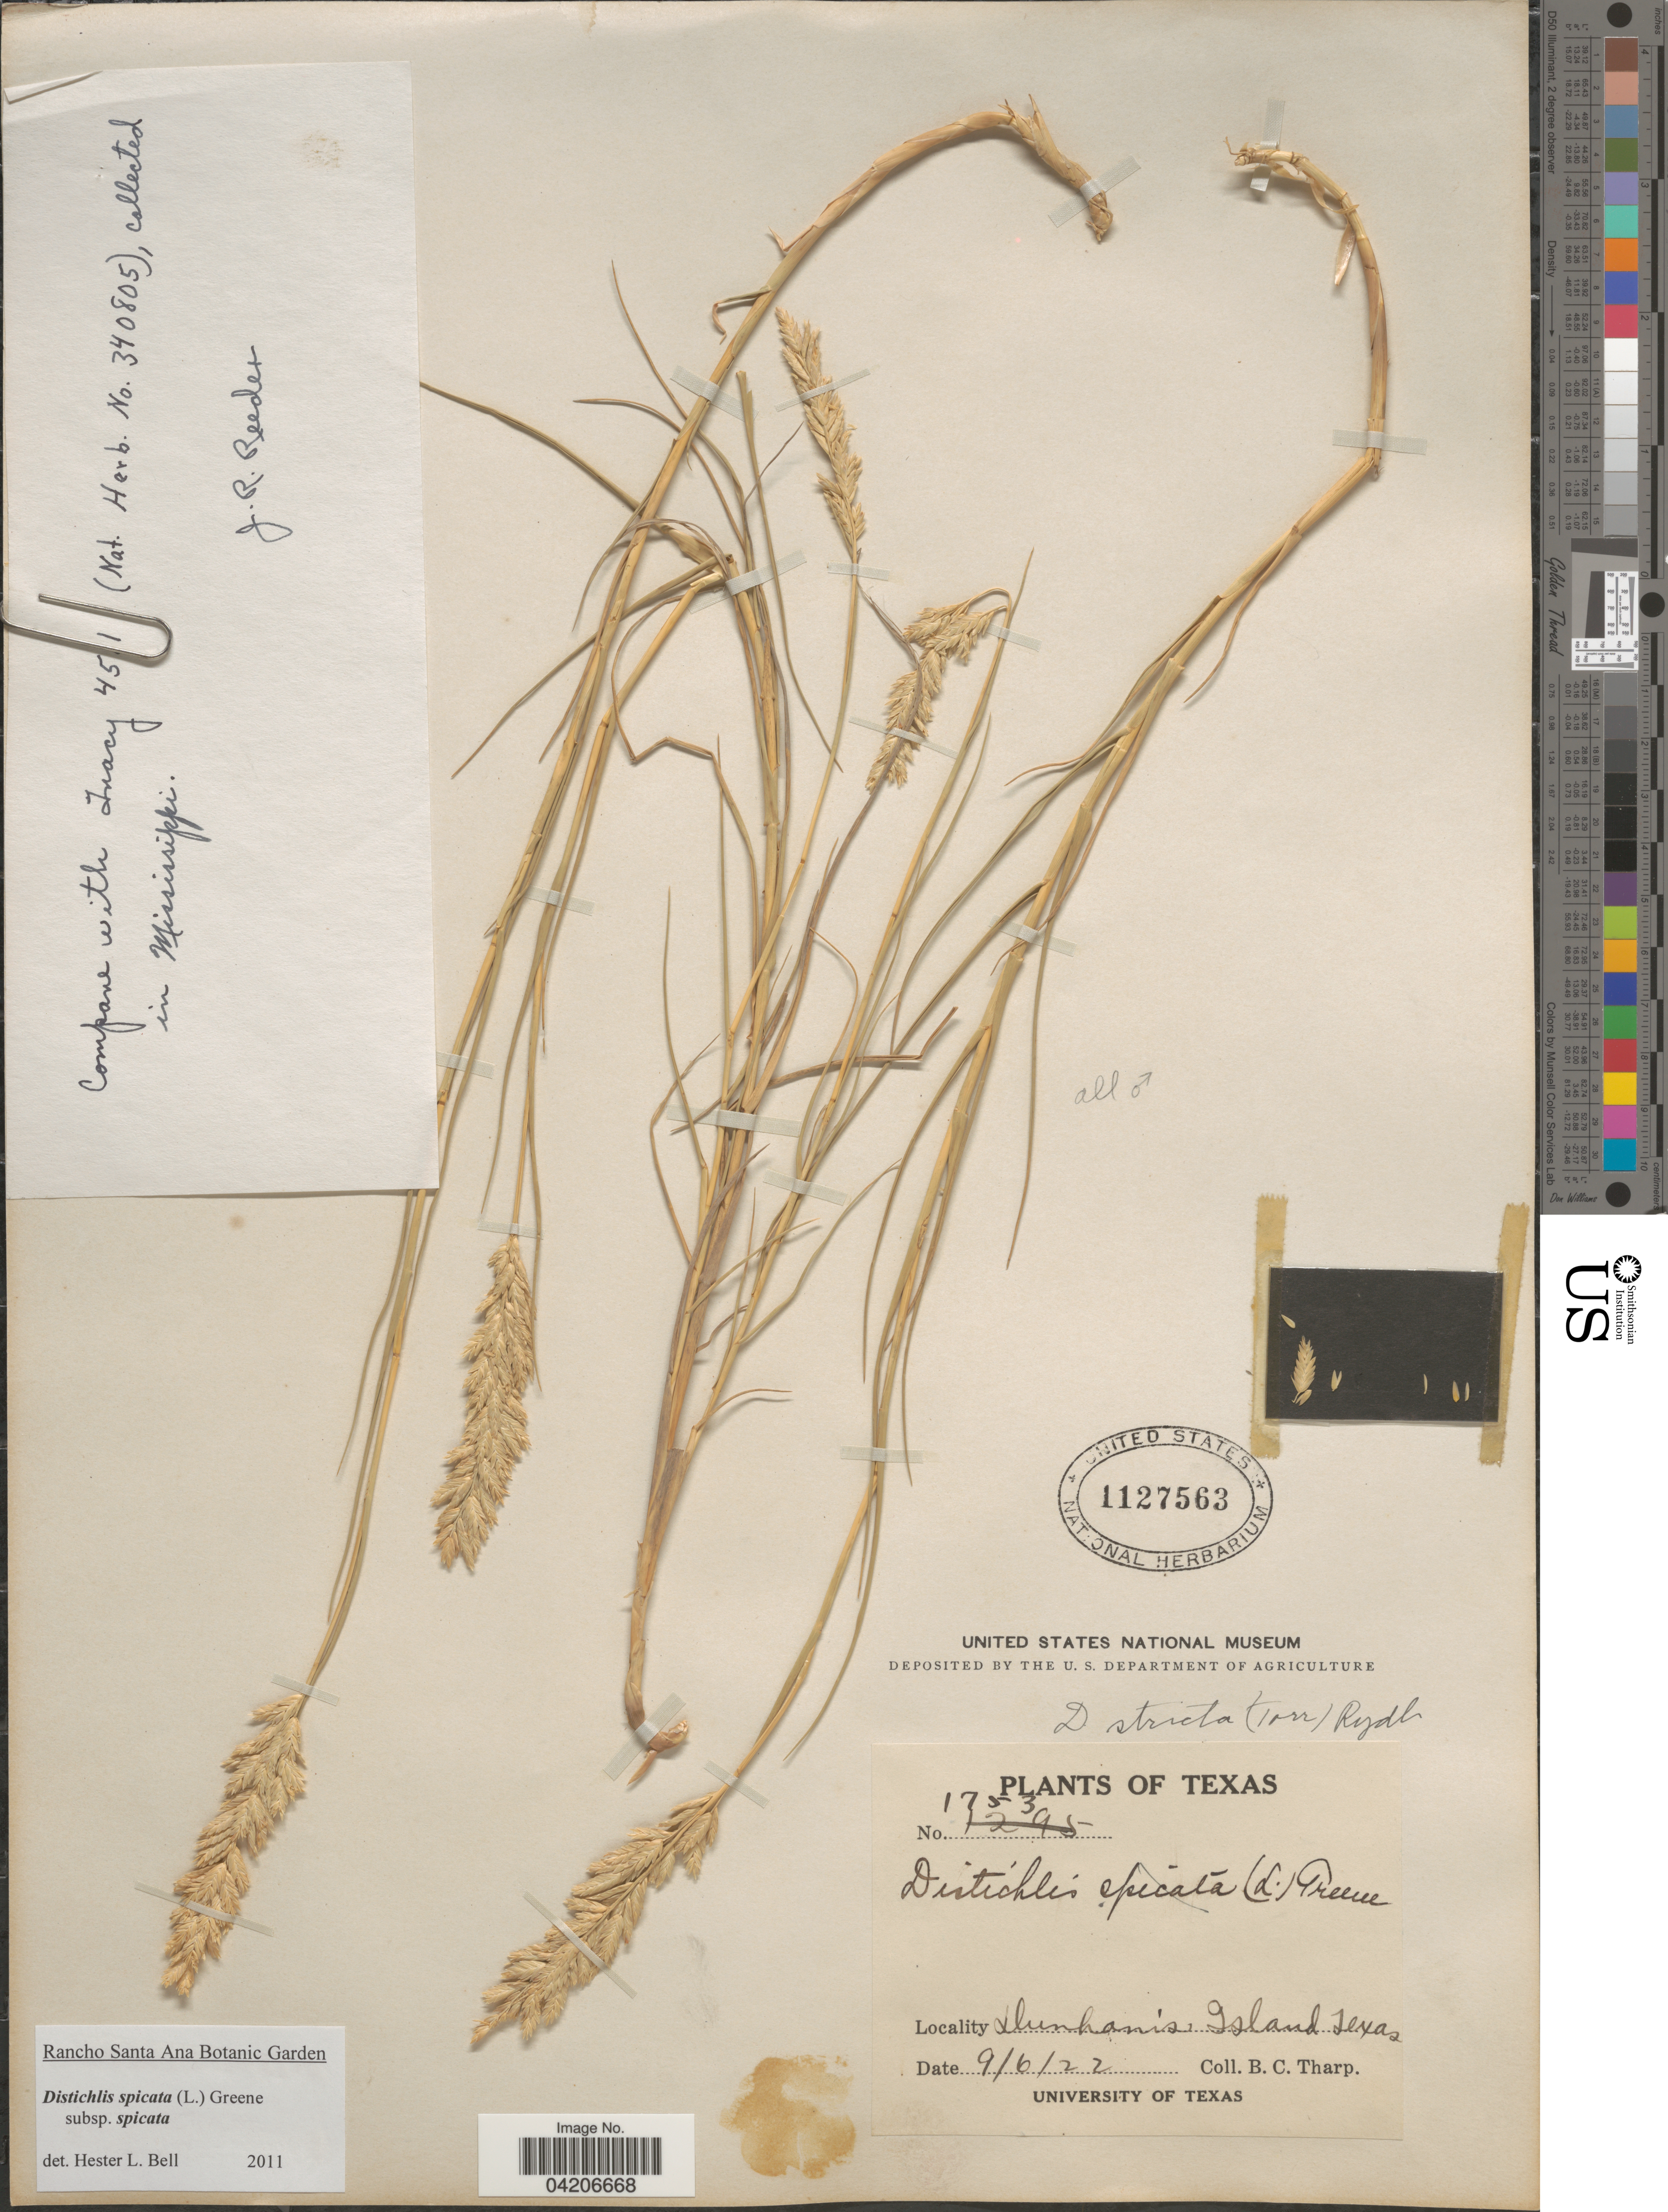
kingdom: Plantae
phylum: Tracheophyta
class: Liliopsida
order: Poales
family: Poaceae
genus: Distichlis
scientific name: Distichlis spicata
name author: (L.) Greene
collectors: B. C. Tharp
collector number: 1753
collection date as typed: Transcribed d/m/y: 6/9/22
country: United States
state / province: Texas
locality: Dunham's Island.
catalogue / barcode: US 1127563